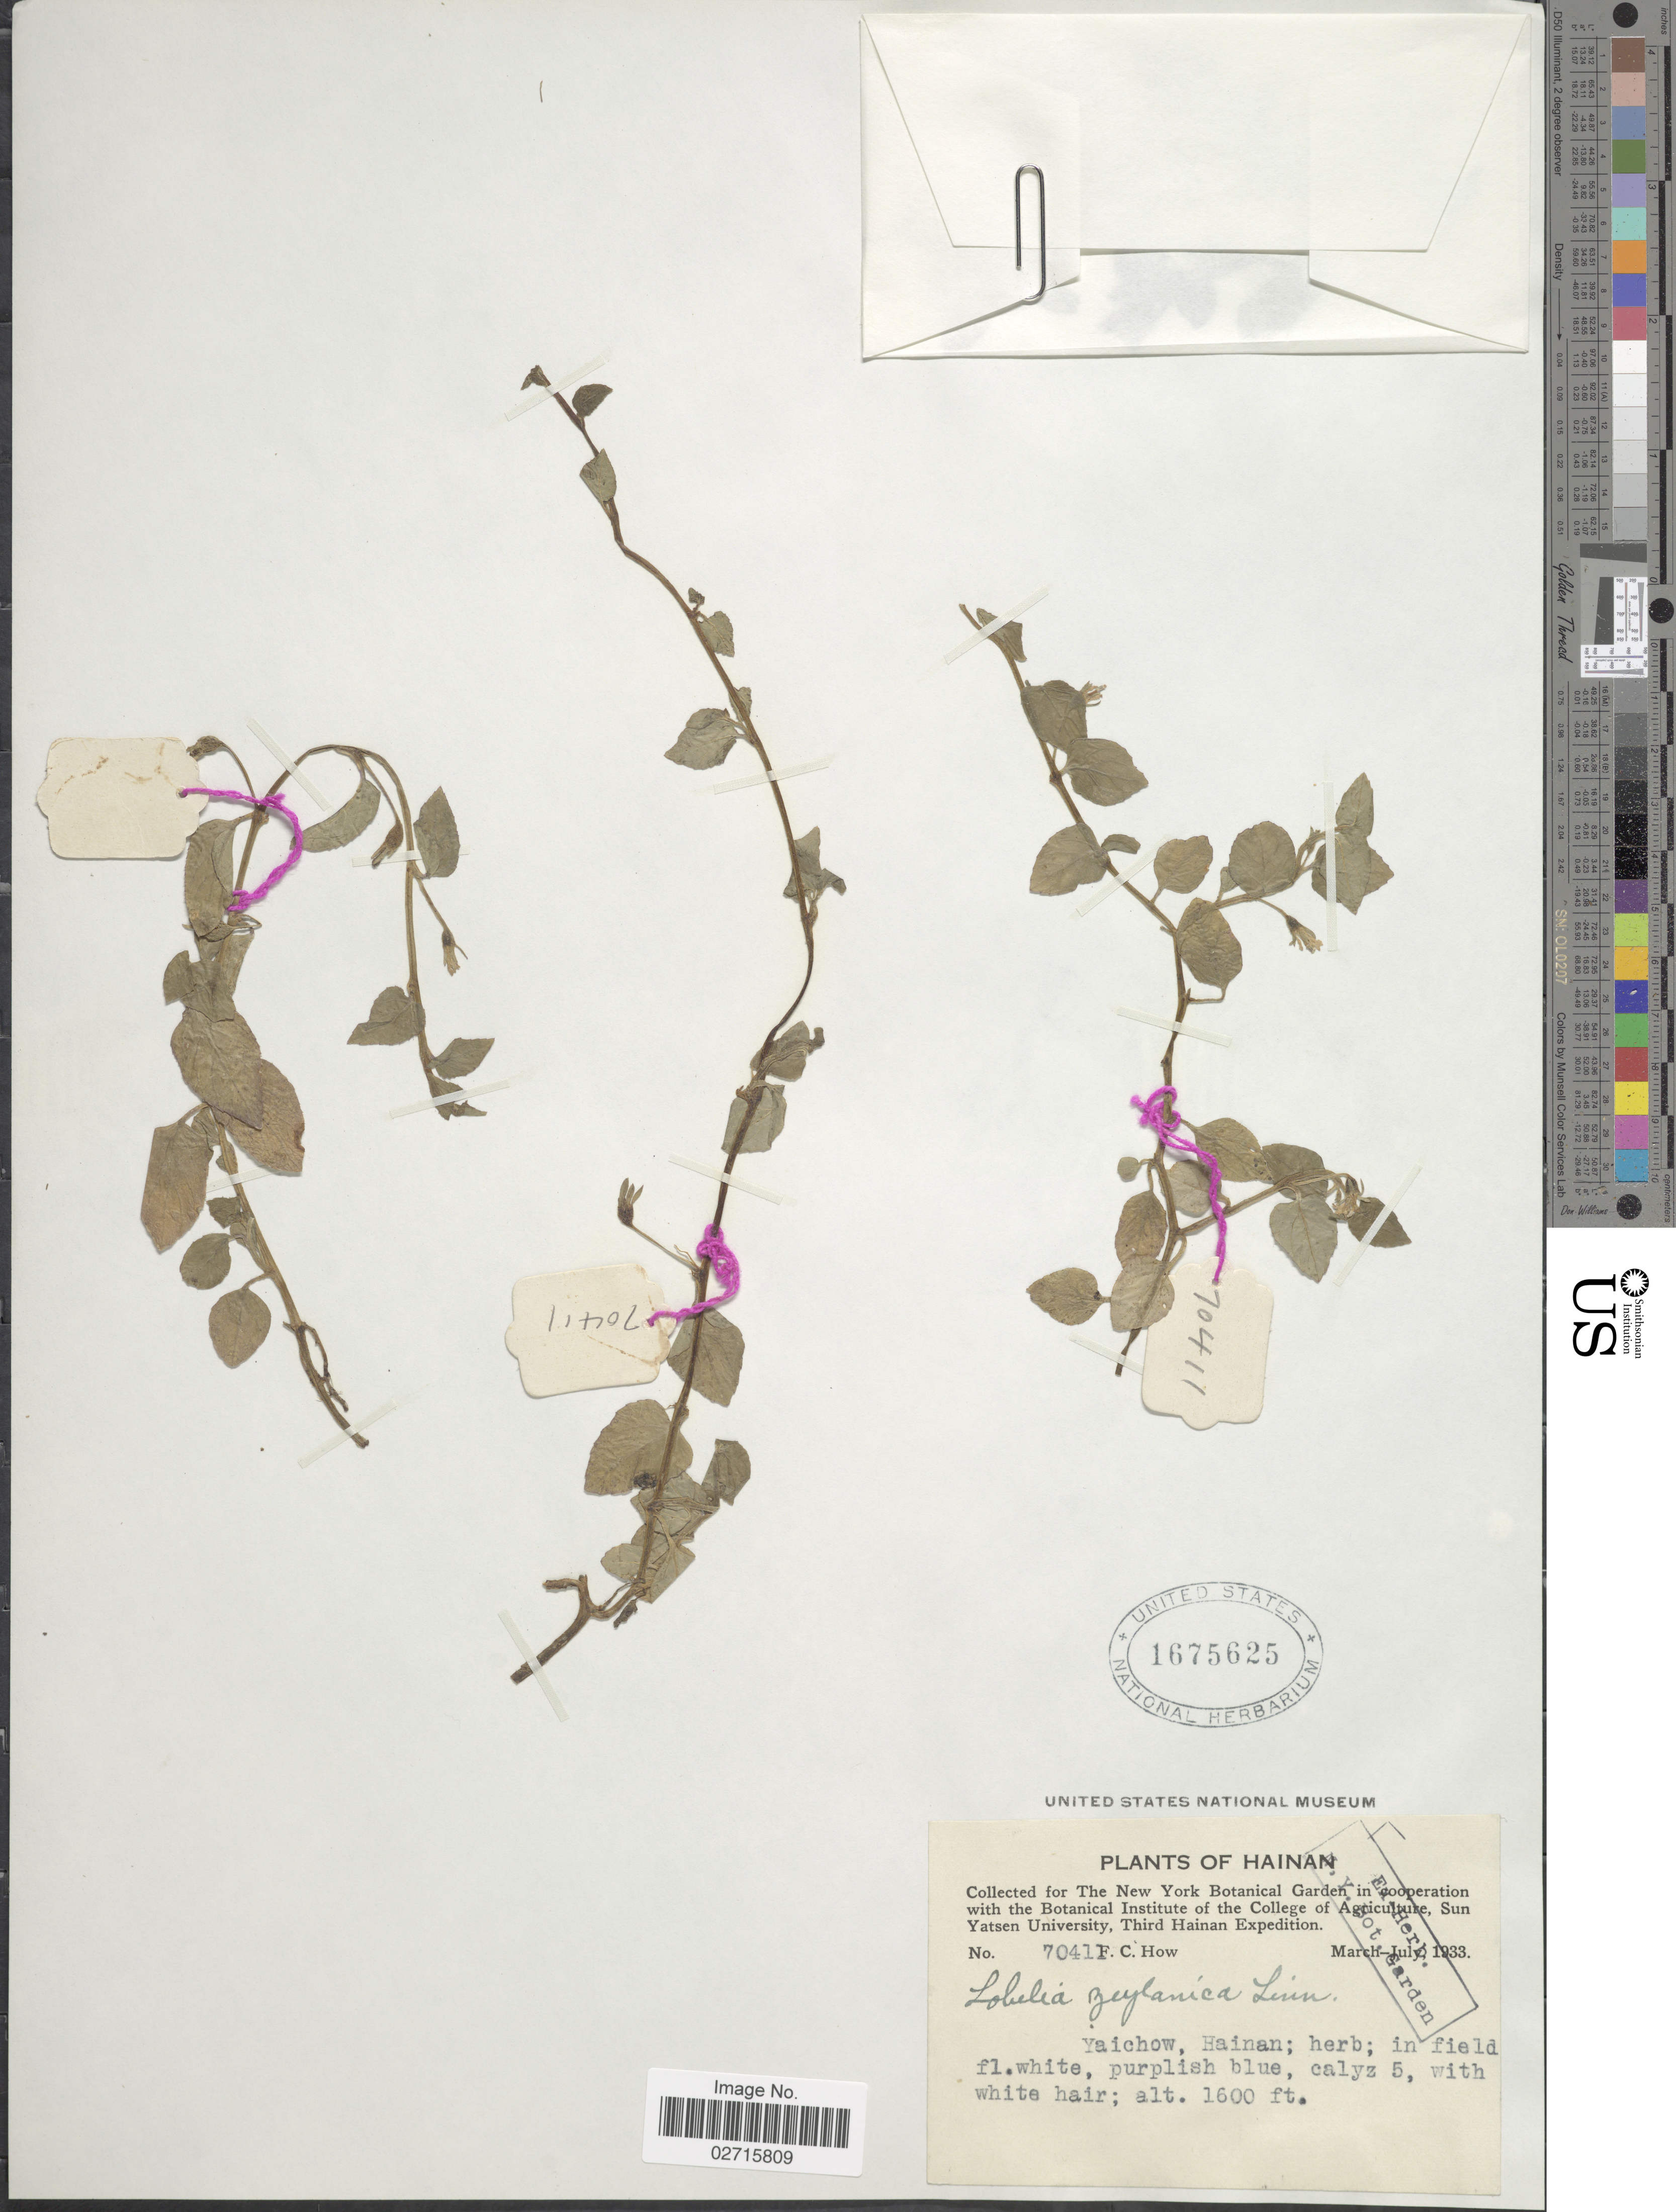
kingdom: Plantae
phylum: Tracheophyta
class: Magnoliopsida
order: Asterales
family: Campanulaceae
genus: Lobelia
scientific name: Lobelia succulenta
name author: Blume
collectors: F. C. How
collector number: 70411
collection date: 1933-03/1933-07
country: China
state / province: Hainan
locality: Yaichow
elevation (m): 488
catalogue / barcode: US 1675625